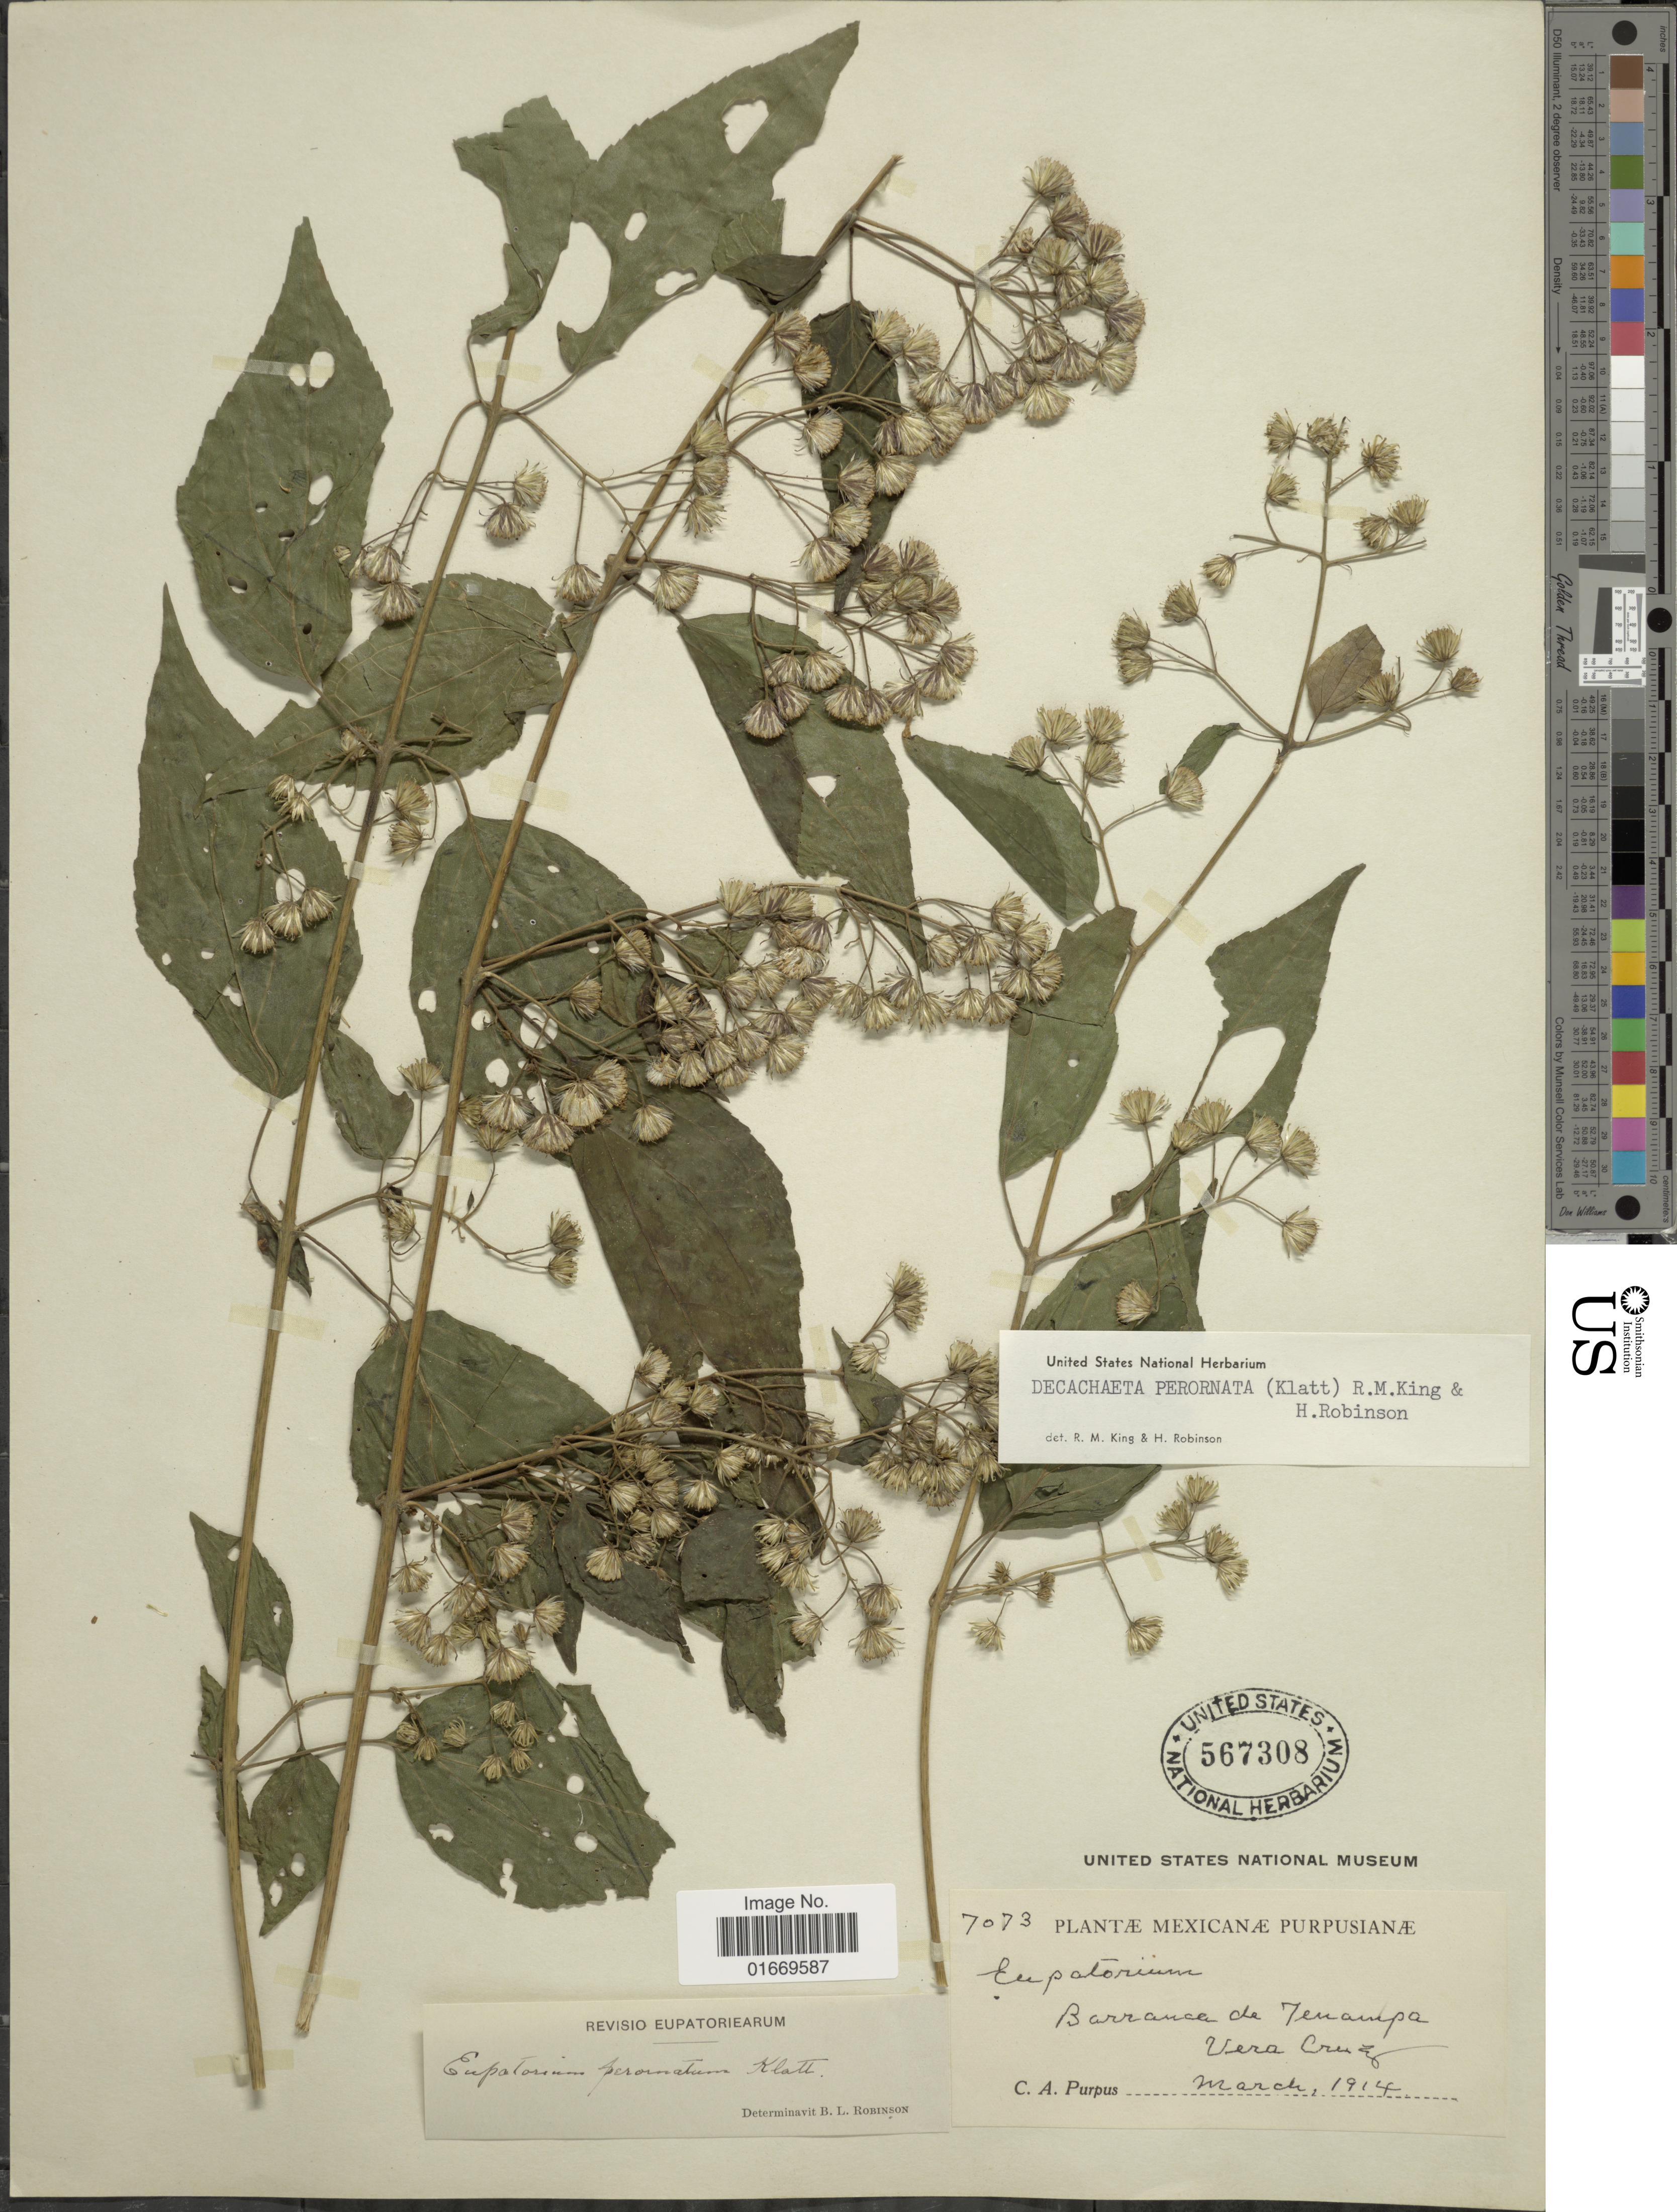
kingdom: Plantae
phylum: Tracheophyta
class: Magnoliopsida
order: Asterales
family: Asteraceae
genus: Decachaeta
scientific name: Decachaeta perornata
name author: (Klatt) R.M. King & H. Rob.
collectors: C. A. Purpus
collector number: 7073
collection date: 1914-03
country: Mexico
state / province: Veracruz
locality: Barranca de Tenampa. Vera Cruz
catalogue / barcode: US 567308